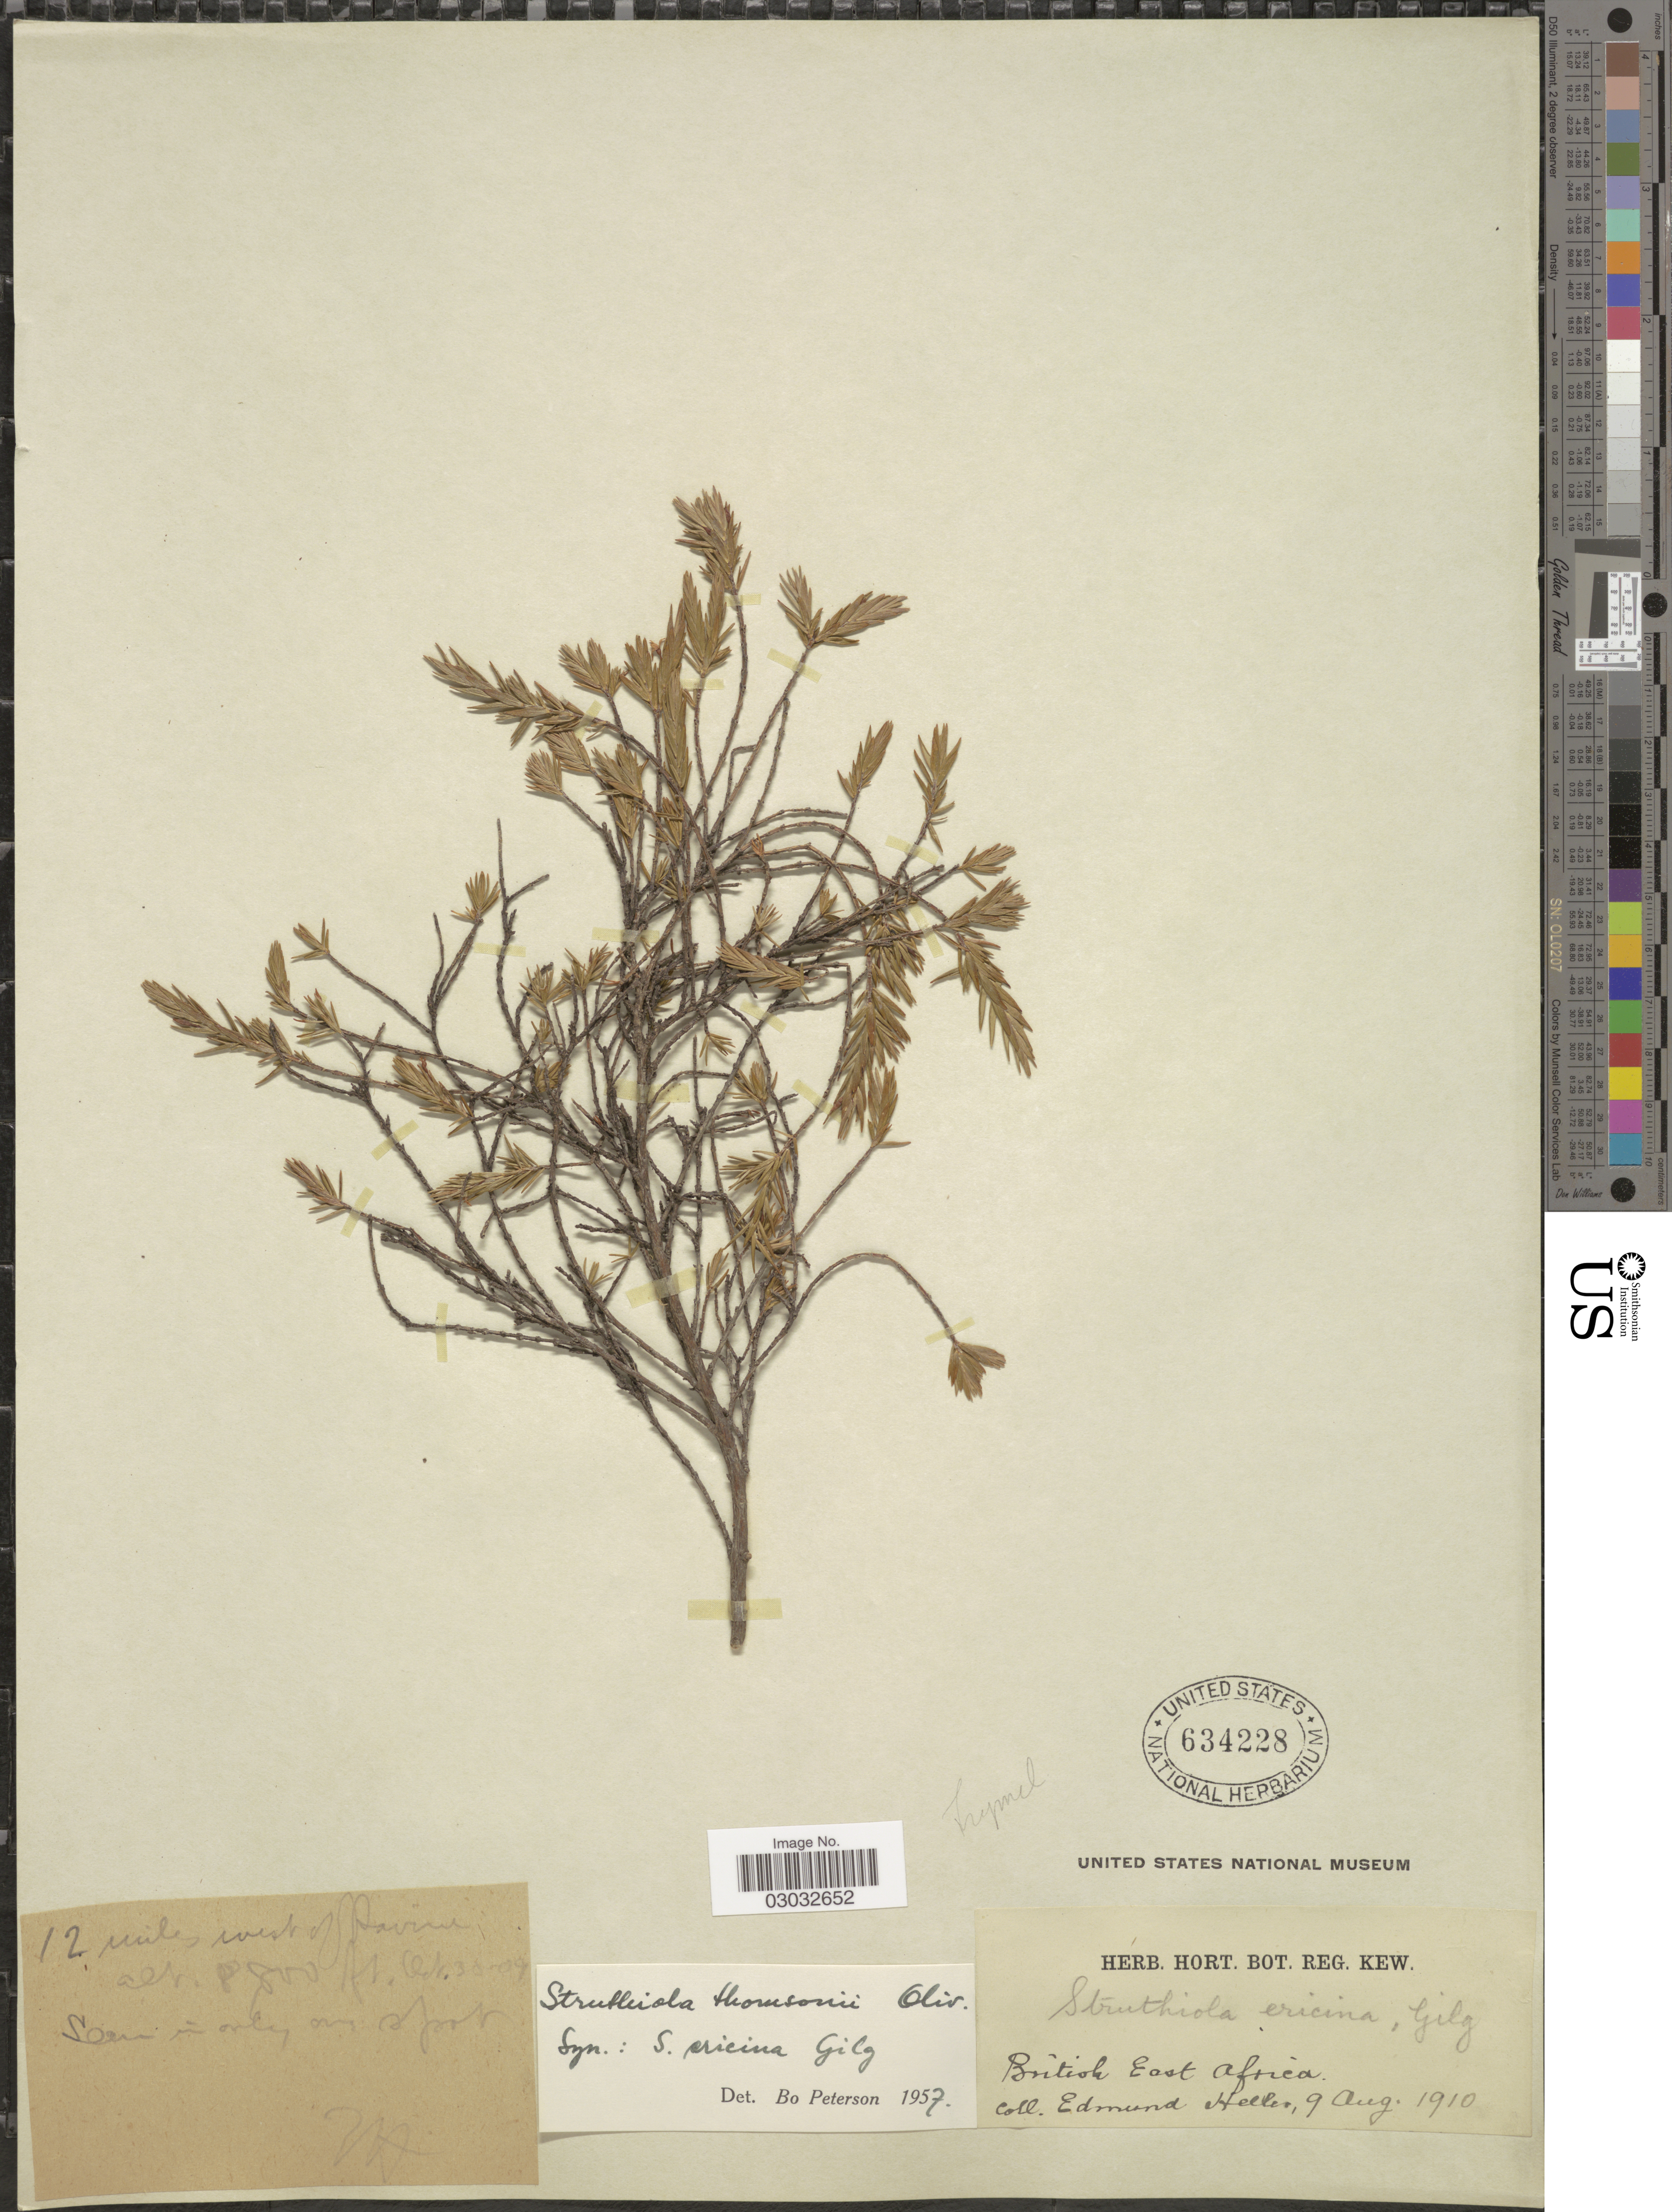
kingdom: Plantae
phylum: Tracheophyta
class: Magnoliopsida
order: Malvales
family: Thymelaeaceae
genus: Struthiola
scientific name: Struthiola thomsonii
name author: Oliv.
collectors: E. Heller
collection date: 1910-08-09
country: Kenya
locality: British East Africa. 12 miles west of Ravine.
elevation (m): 2682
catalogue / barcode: US 634228